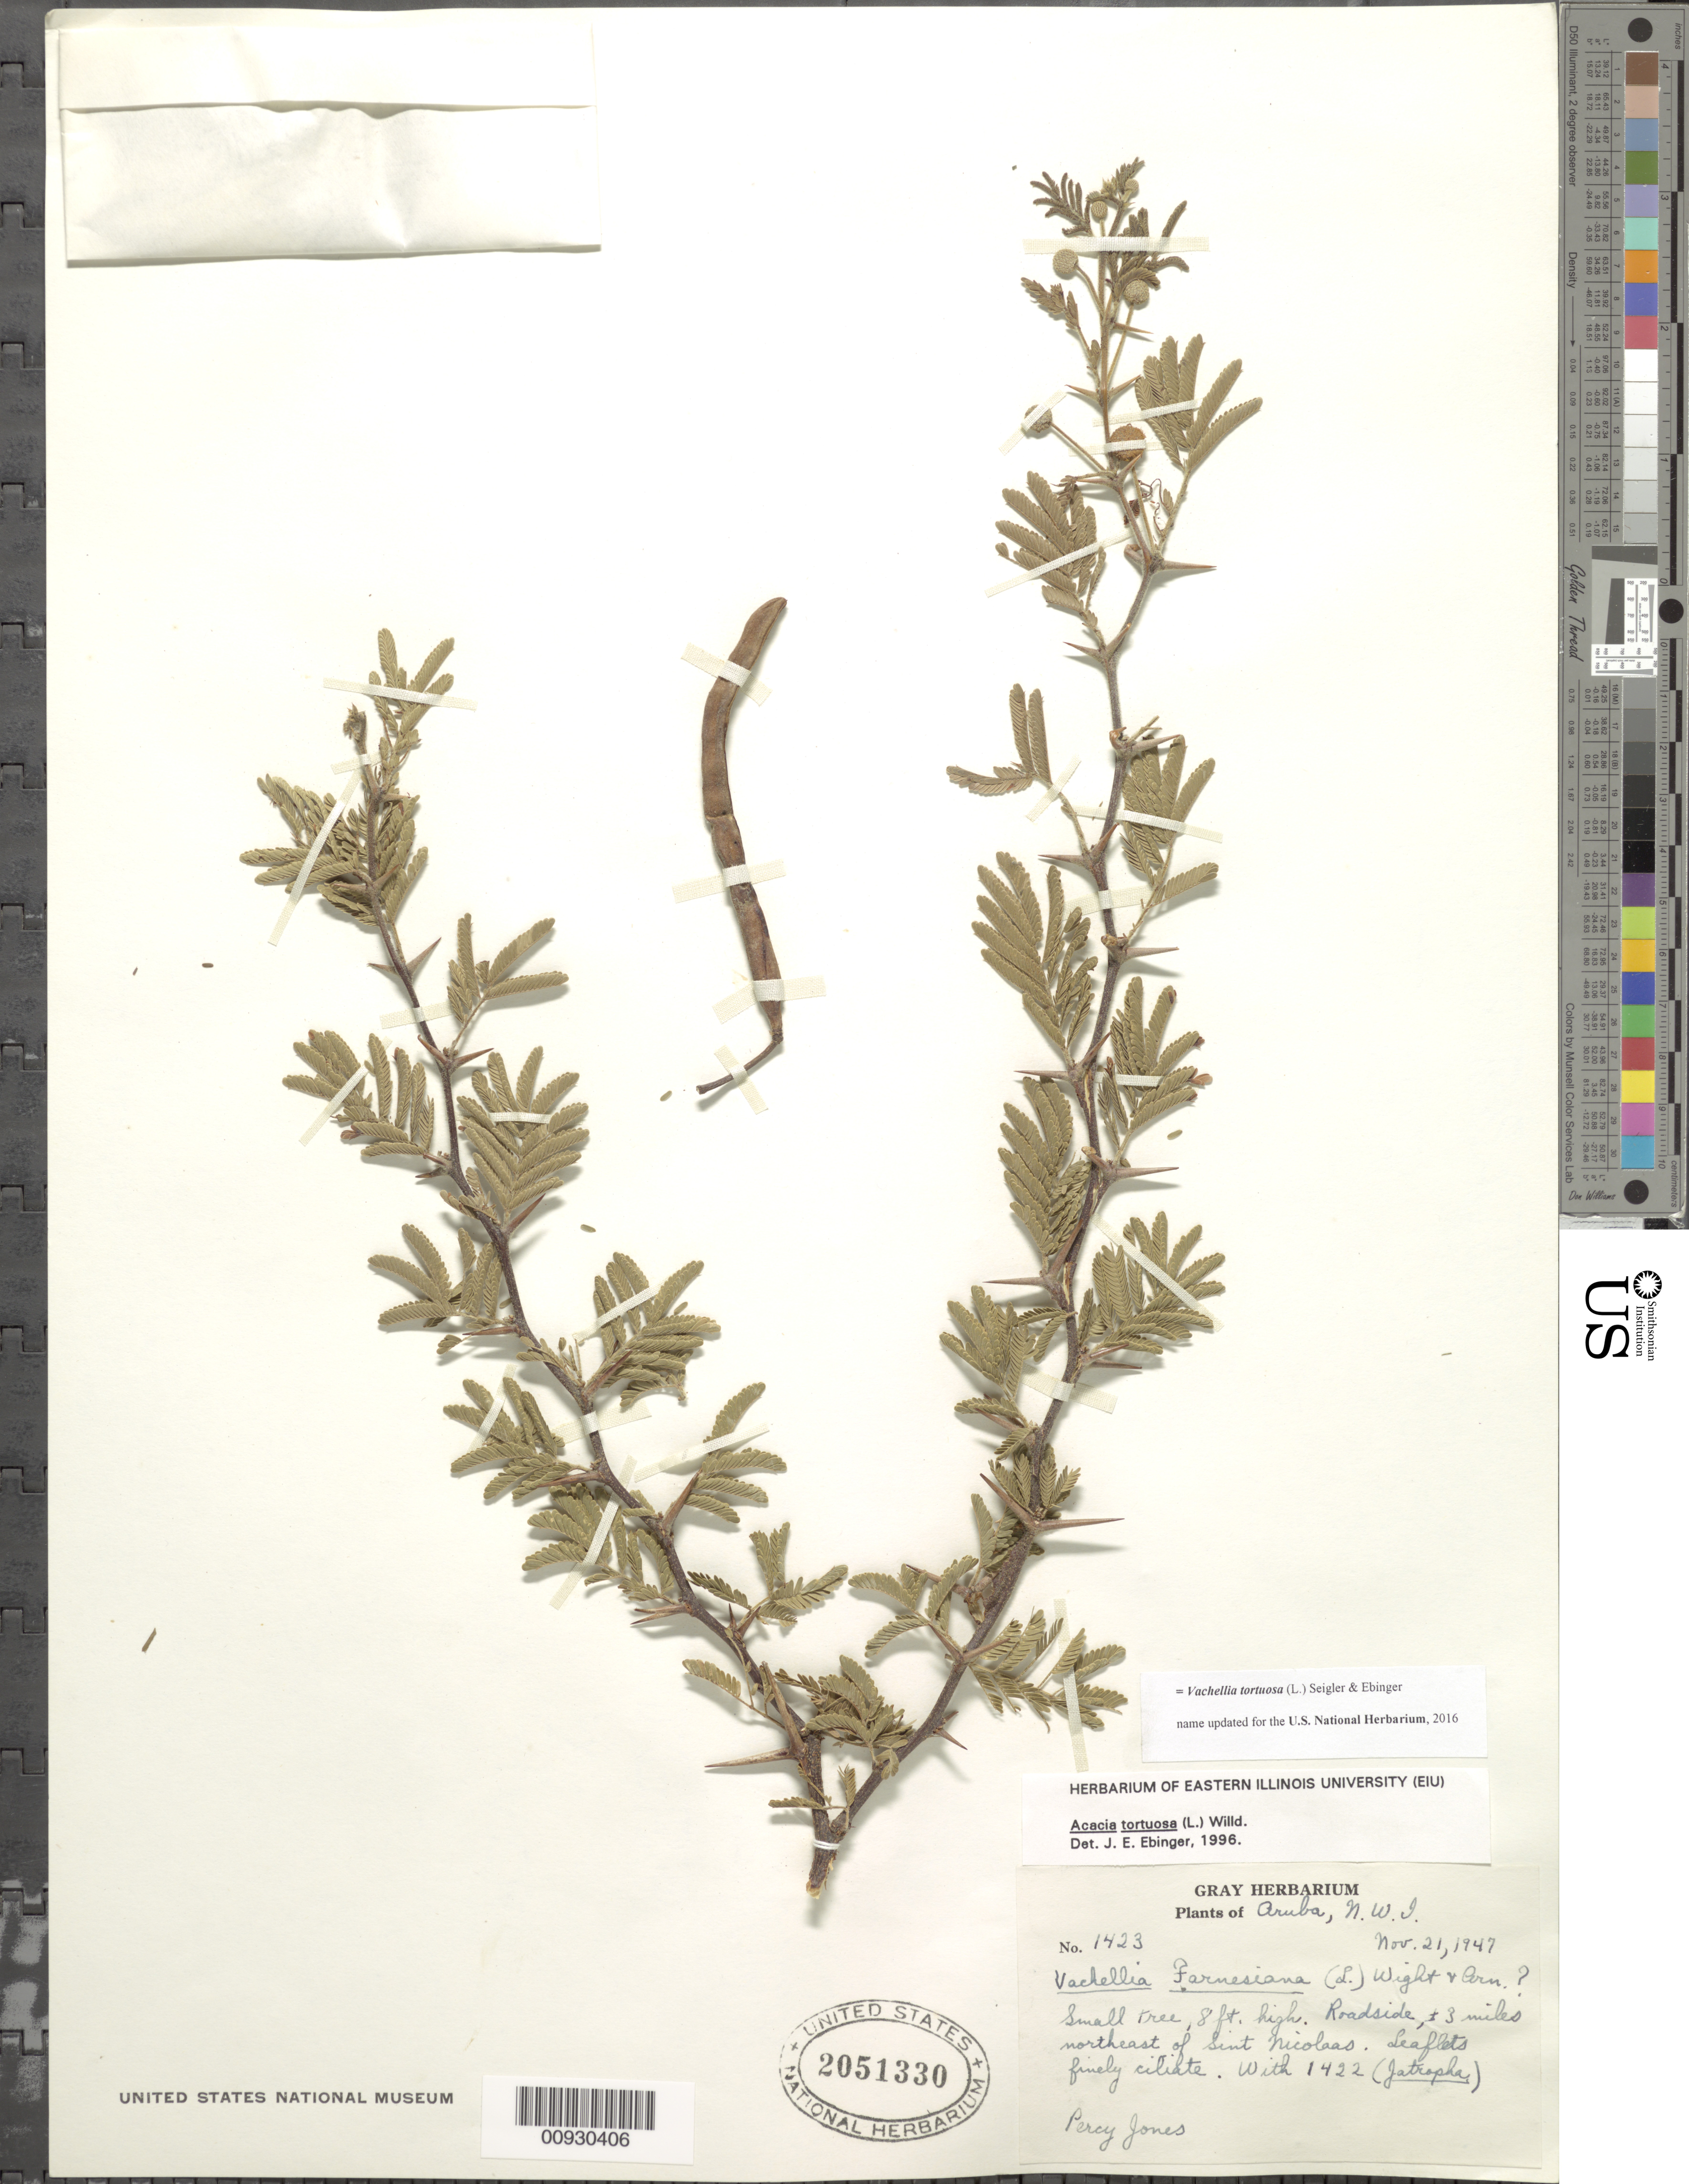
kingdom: Plantae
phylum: Tracheophyta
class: Magnoliopsida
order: Fabales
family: Fabaceae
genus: Vachellia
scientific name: Vachellia tortuosa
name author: (L.) Seigler & Ebinger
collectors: P. Jones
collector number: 1423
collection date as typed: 21 Nov 1947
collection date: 1947-11-21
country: Aruba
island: Aruba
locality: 3 miles northeast of St. Nicolaas.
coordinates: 0 N, 0 E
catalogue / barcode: US 2051330